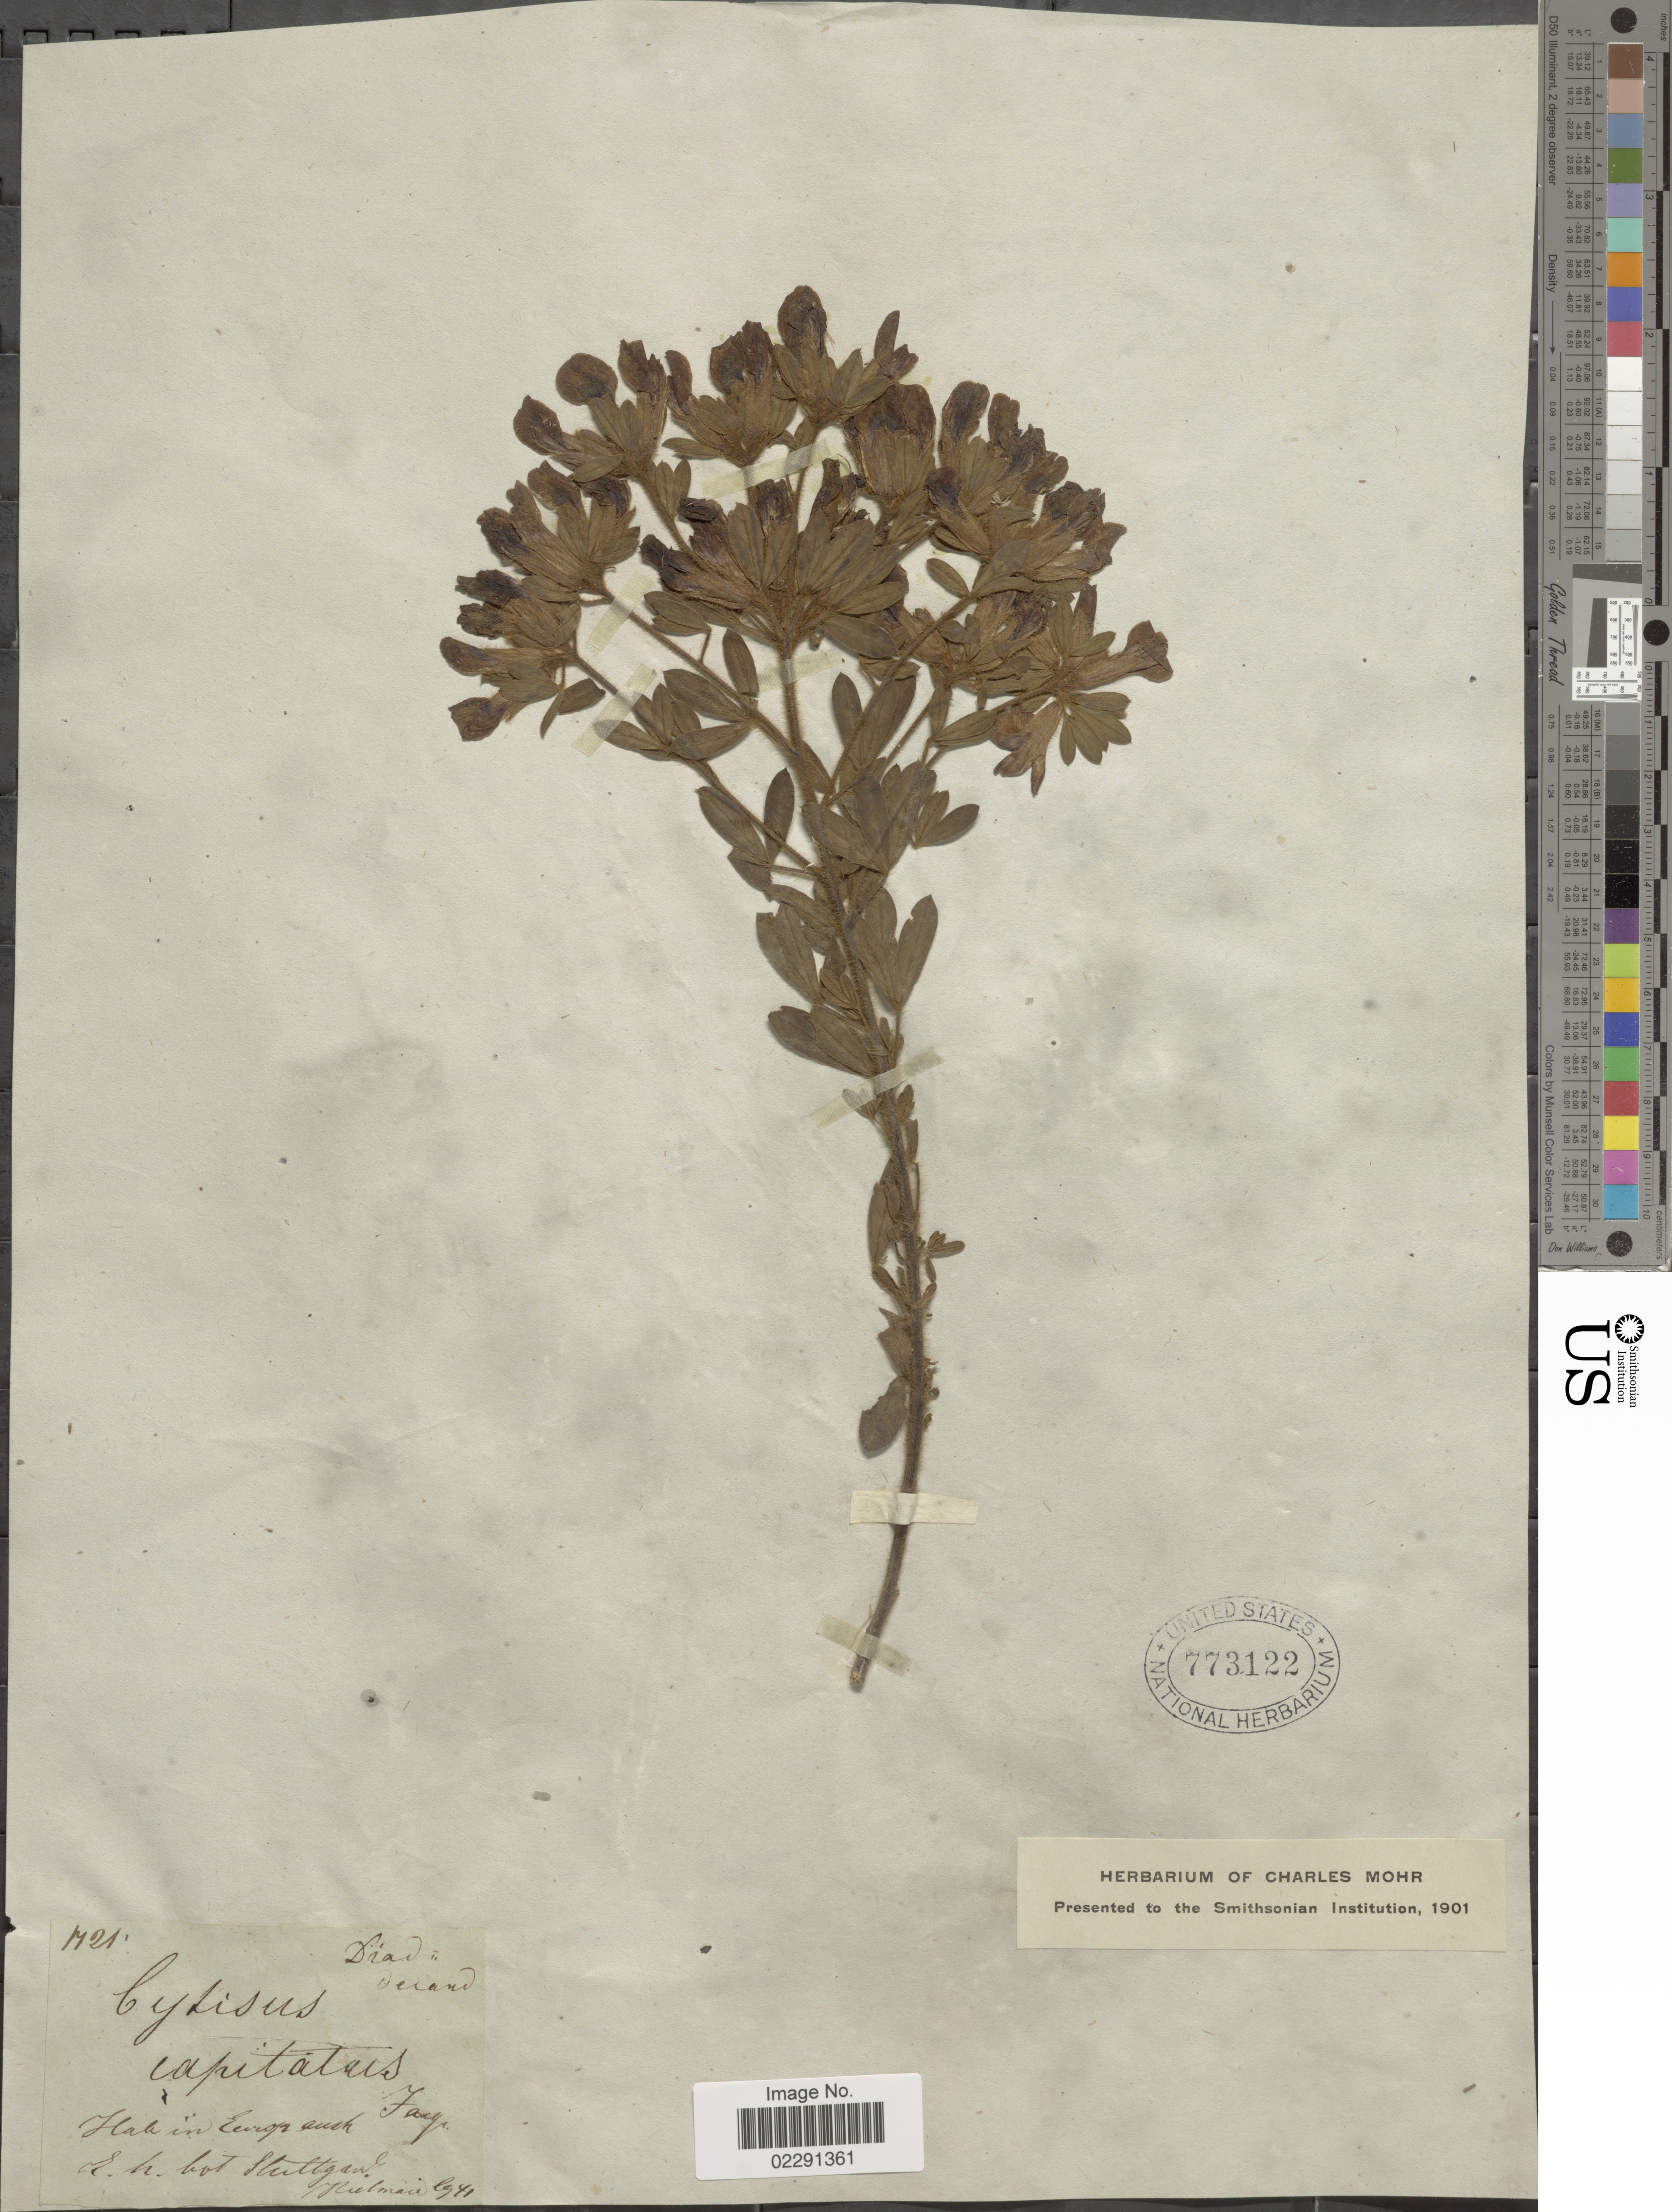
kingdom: Plantae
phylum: Tracheophyta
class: Magnoliopsida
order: Fabales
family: Fabaceae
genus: Cytisus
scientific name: Cytisus hirsutus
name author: L.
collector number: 1421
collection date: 1941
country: Germany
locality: Hab in Europ aust. [interpreted], E. h. bot Stuttgard. [interpreted]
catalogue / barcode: US 773122